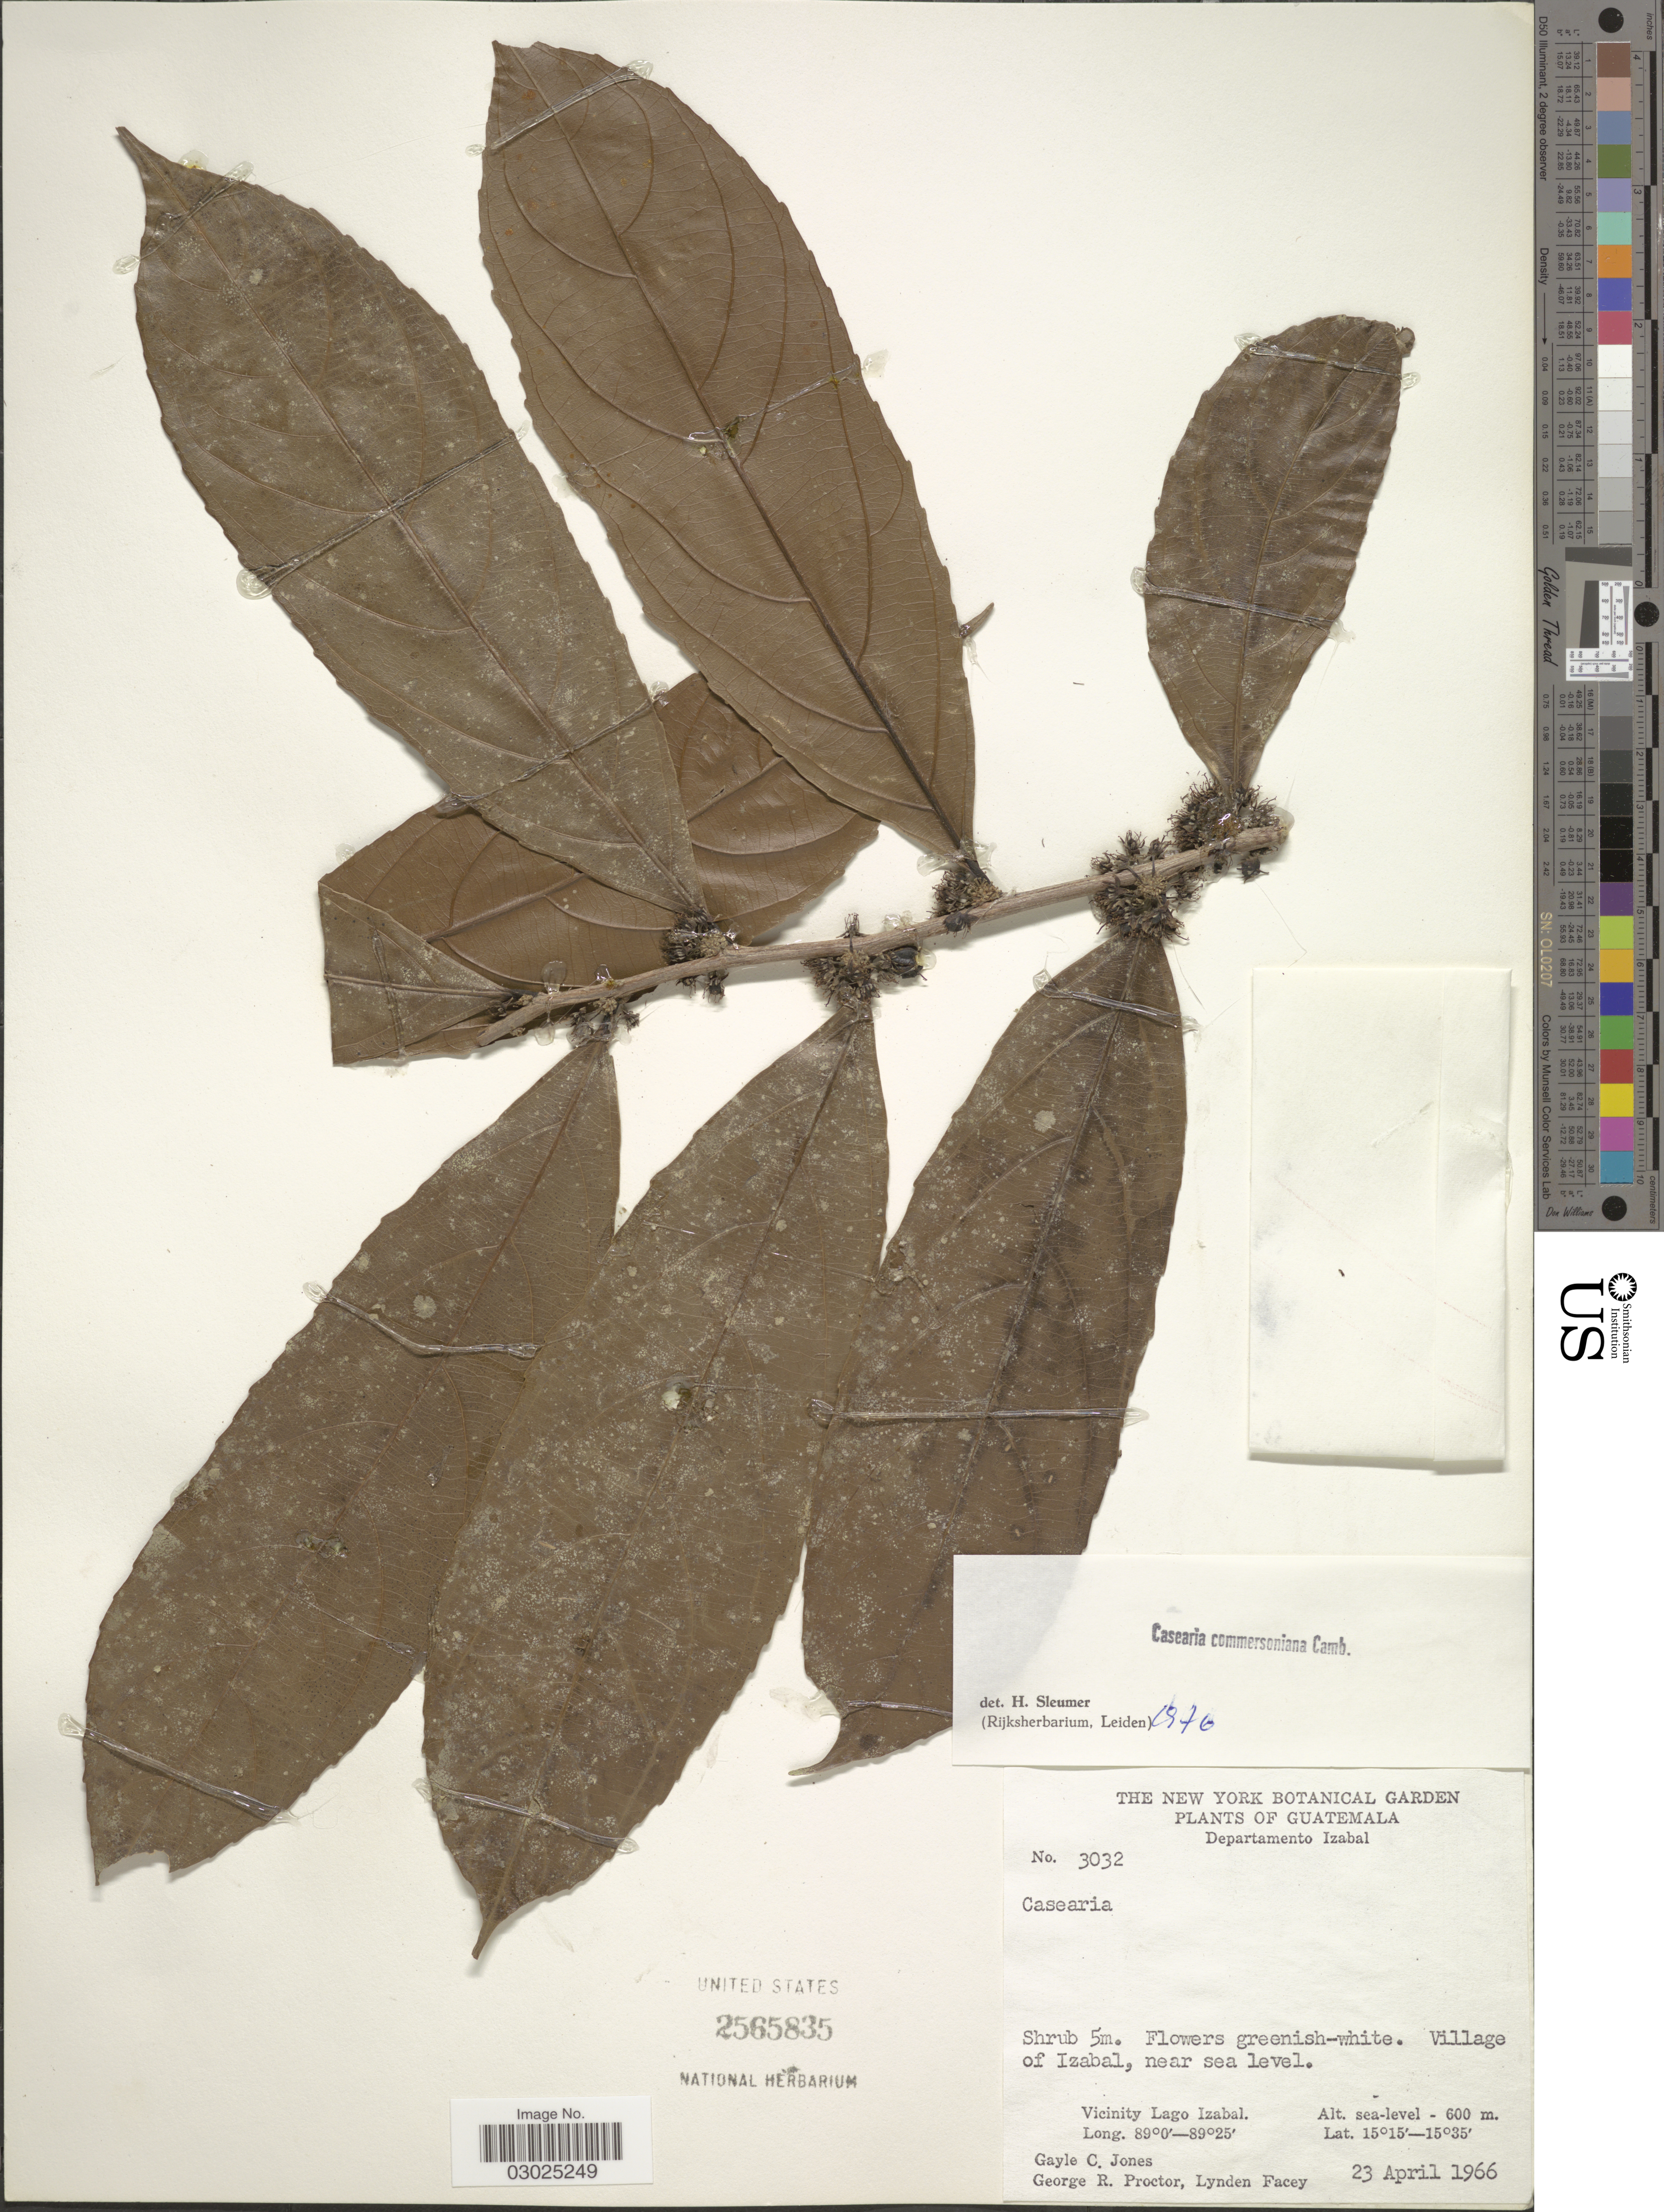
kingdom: Plantae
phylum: Tracheophyta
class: Magnoliopsida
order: Malpighiales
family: Salicaceae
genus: Piparea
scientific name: Piparea dentata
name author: Aubl.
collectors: G. C. Jones, G. R. Proctor & L. Facey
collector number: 3032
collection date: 1966-04-23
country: Guatemala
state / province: Izabal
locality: Departamento Izabal. Village of Izabal. Vicinity of Lago Izabal.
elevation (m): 600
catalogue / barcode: US 2565835